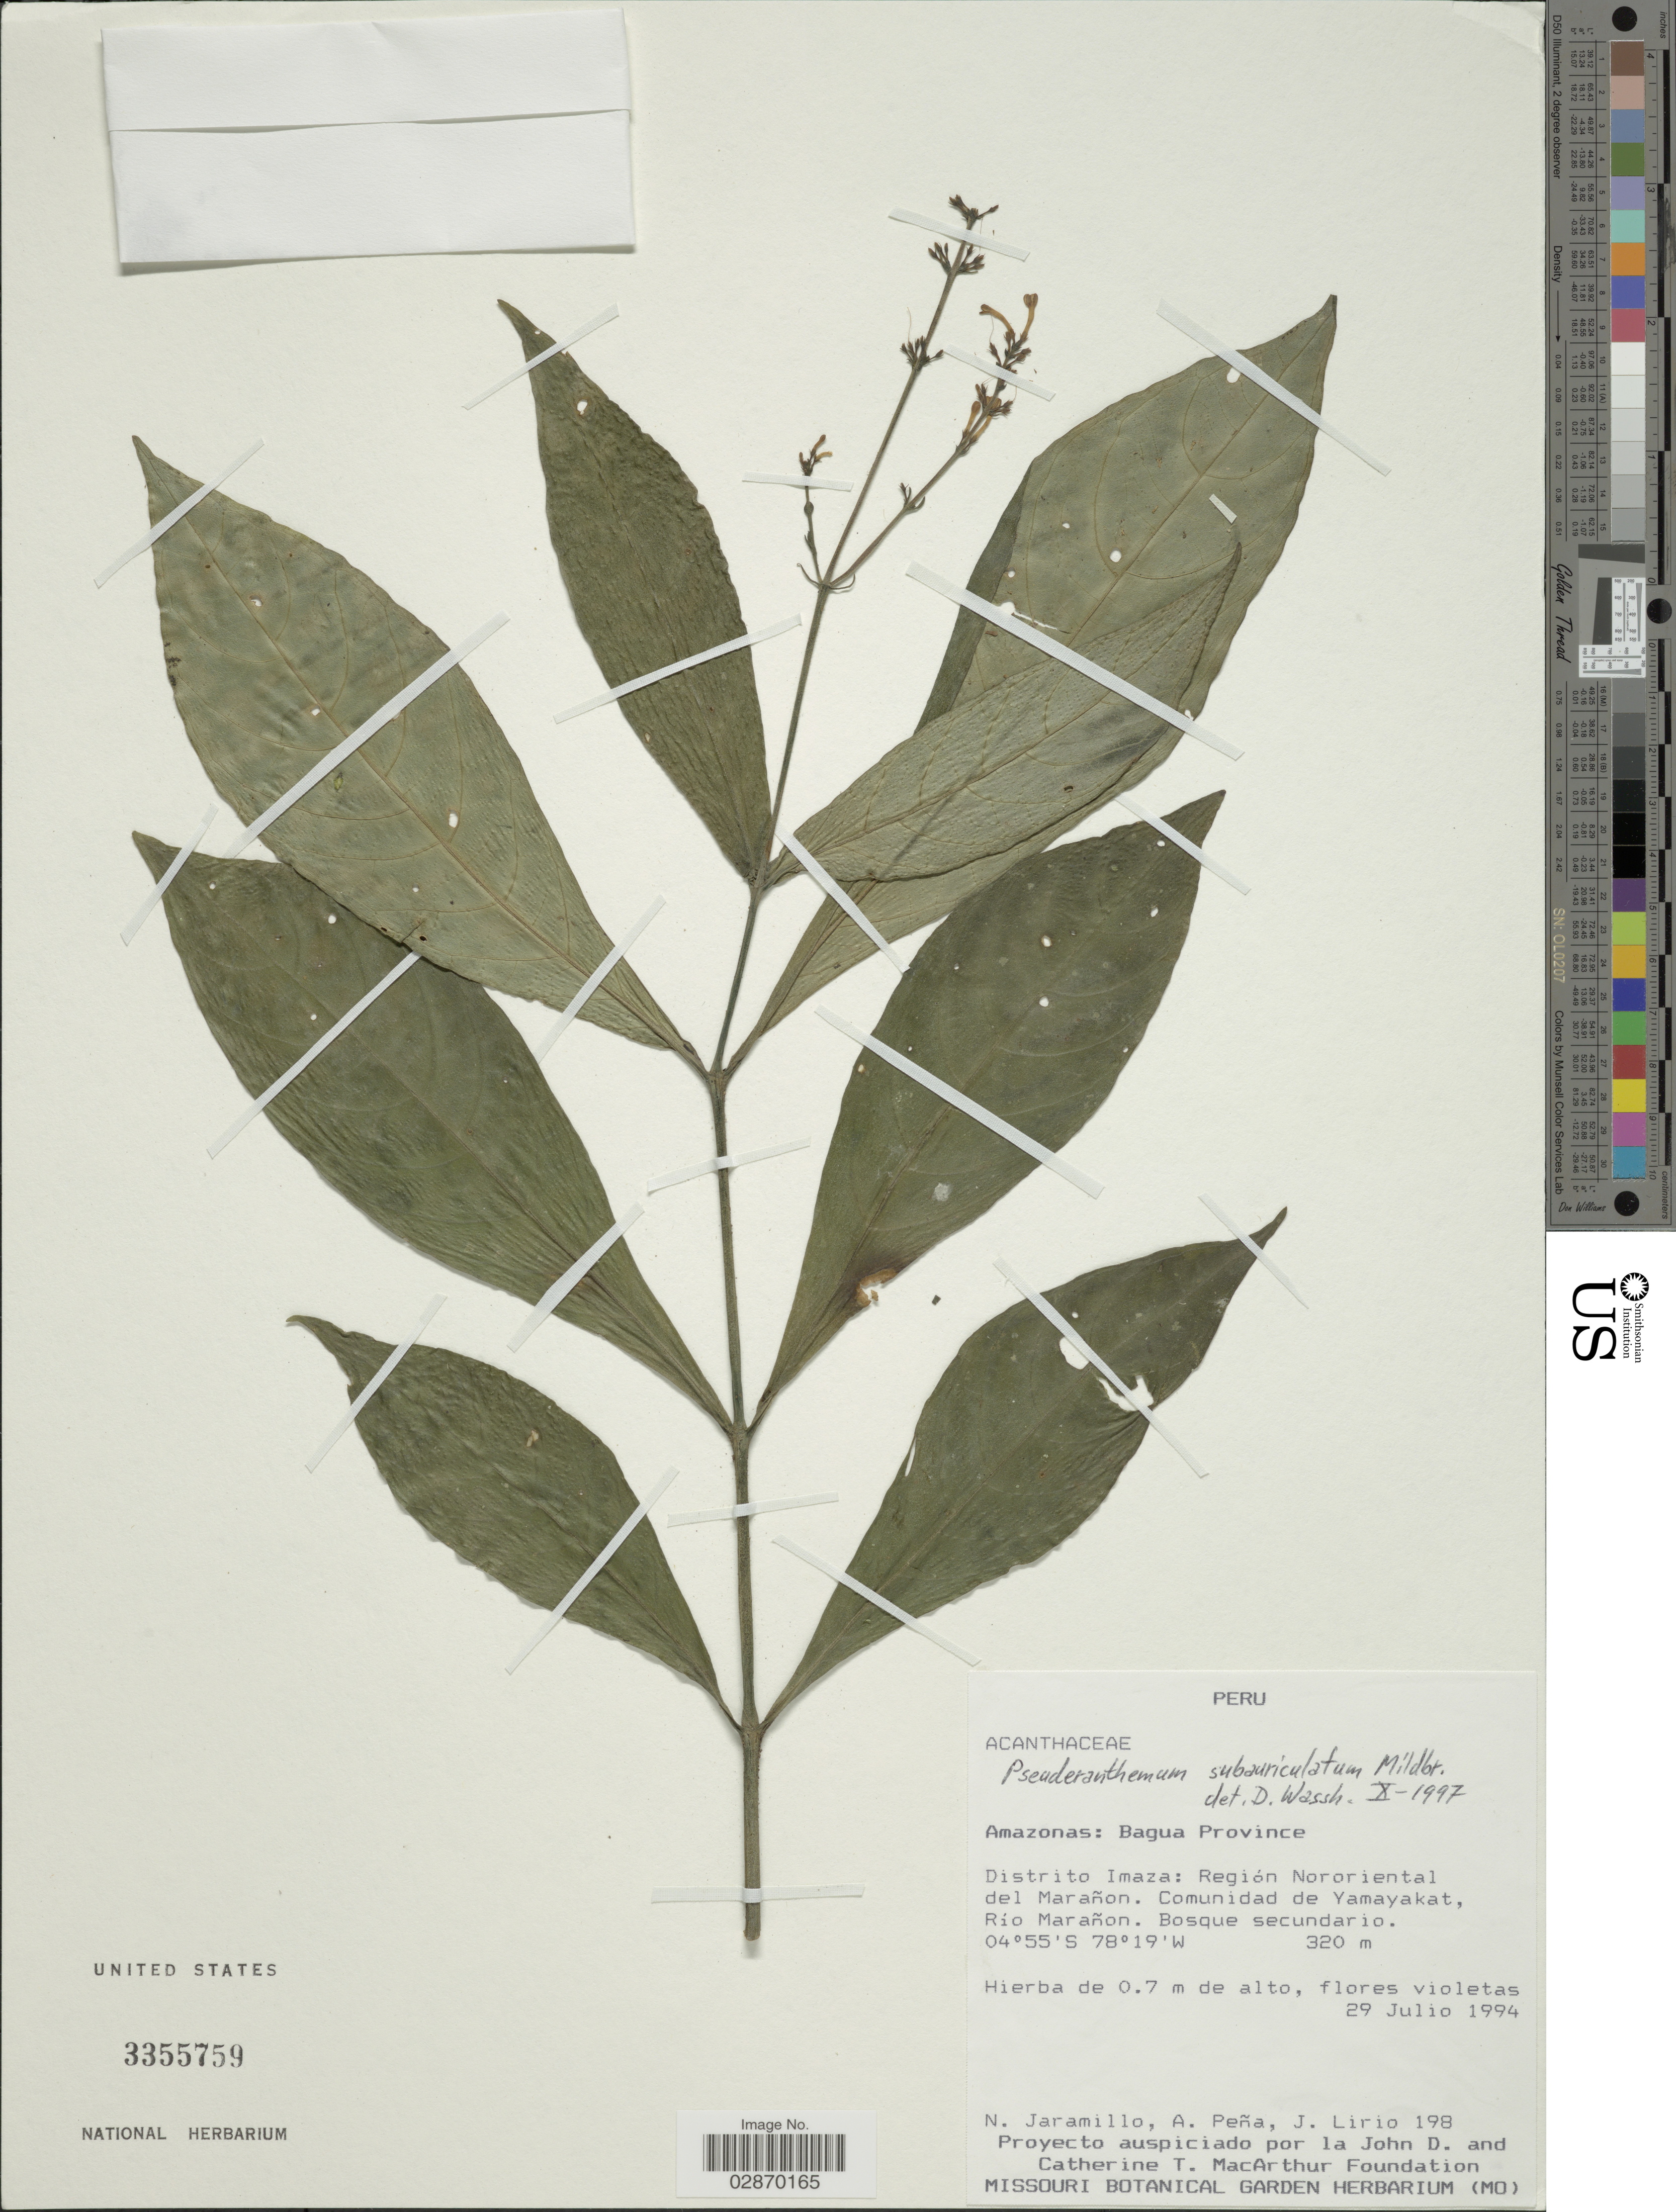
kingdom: Plantae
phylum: Tracheophyta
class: Magnoliopsida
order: Lamiales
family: Acanthaceae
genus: Pseuderanthemum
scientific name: Pseuderanthemum subauriculatum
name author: Mildbr.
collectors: N. Jaramillo, A. Peña & E. J. Lirio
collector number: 198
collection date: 1994-07-29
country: Peru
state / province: Amazonas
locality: Bagua Province. Distrito Imaza: Region Nororiental del Marañon. Comunidad de Yamayakat, Río Marañon.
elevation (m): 320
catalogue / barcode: US 3355759